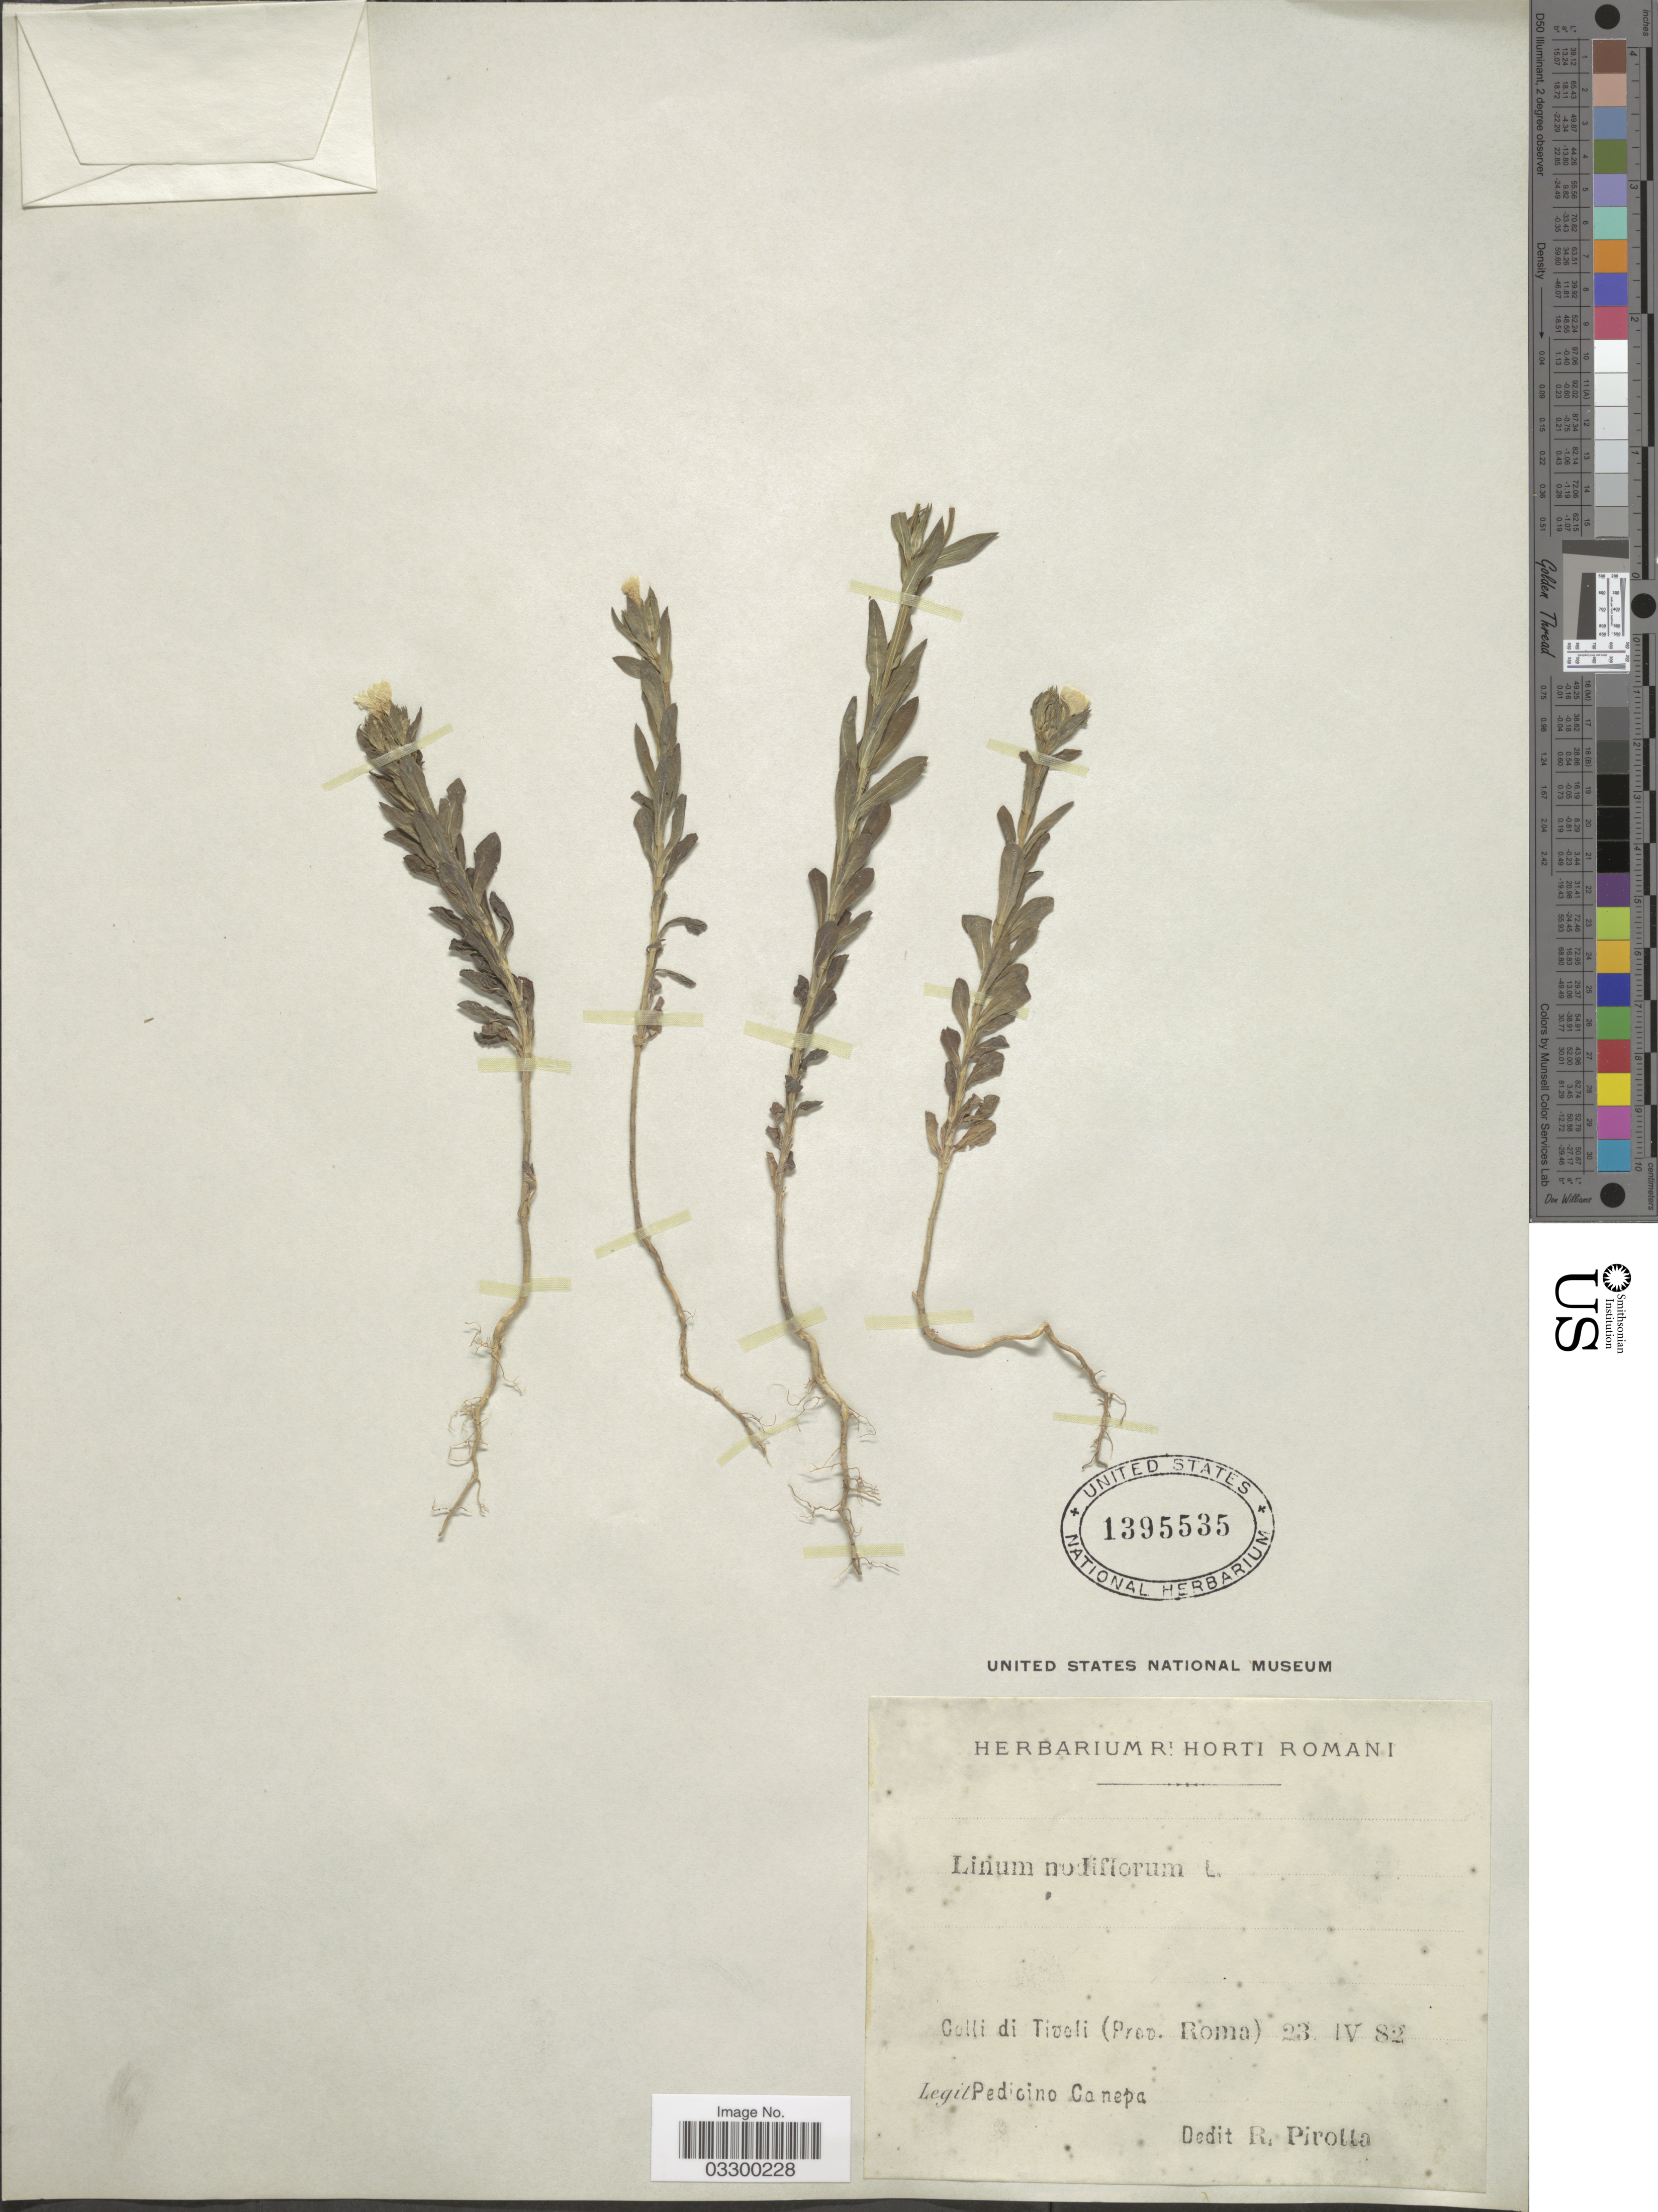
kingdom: Plantae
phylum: Tracheophyta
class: Magnoliopsida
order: Malpighiales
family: Linaceae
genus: Linum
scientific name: Linum nodiflorum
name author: L.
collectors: P. Canepa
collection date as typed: Transcribed d/m/y: 23/4/82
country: Italy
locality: Colli di Tiveli (Prov. Roma).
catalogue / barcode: US 1395535